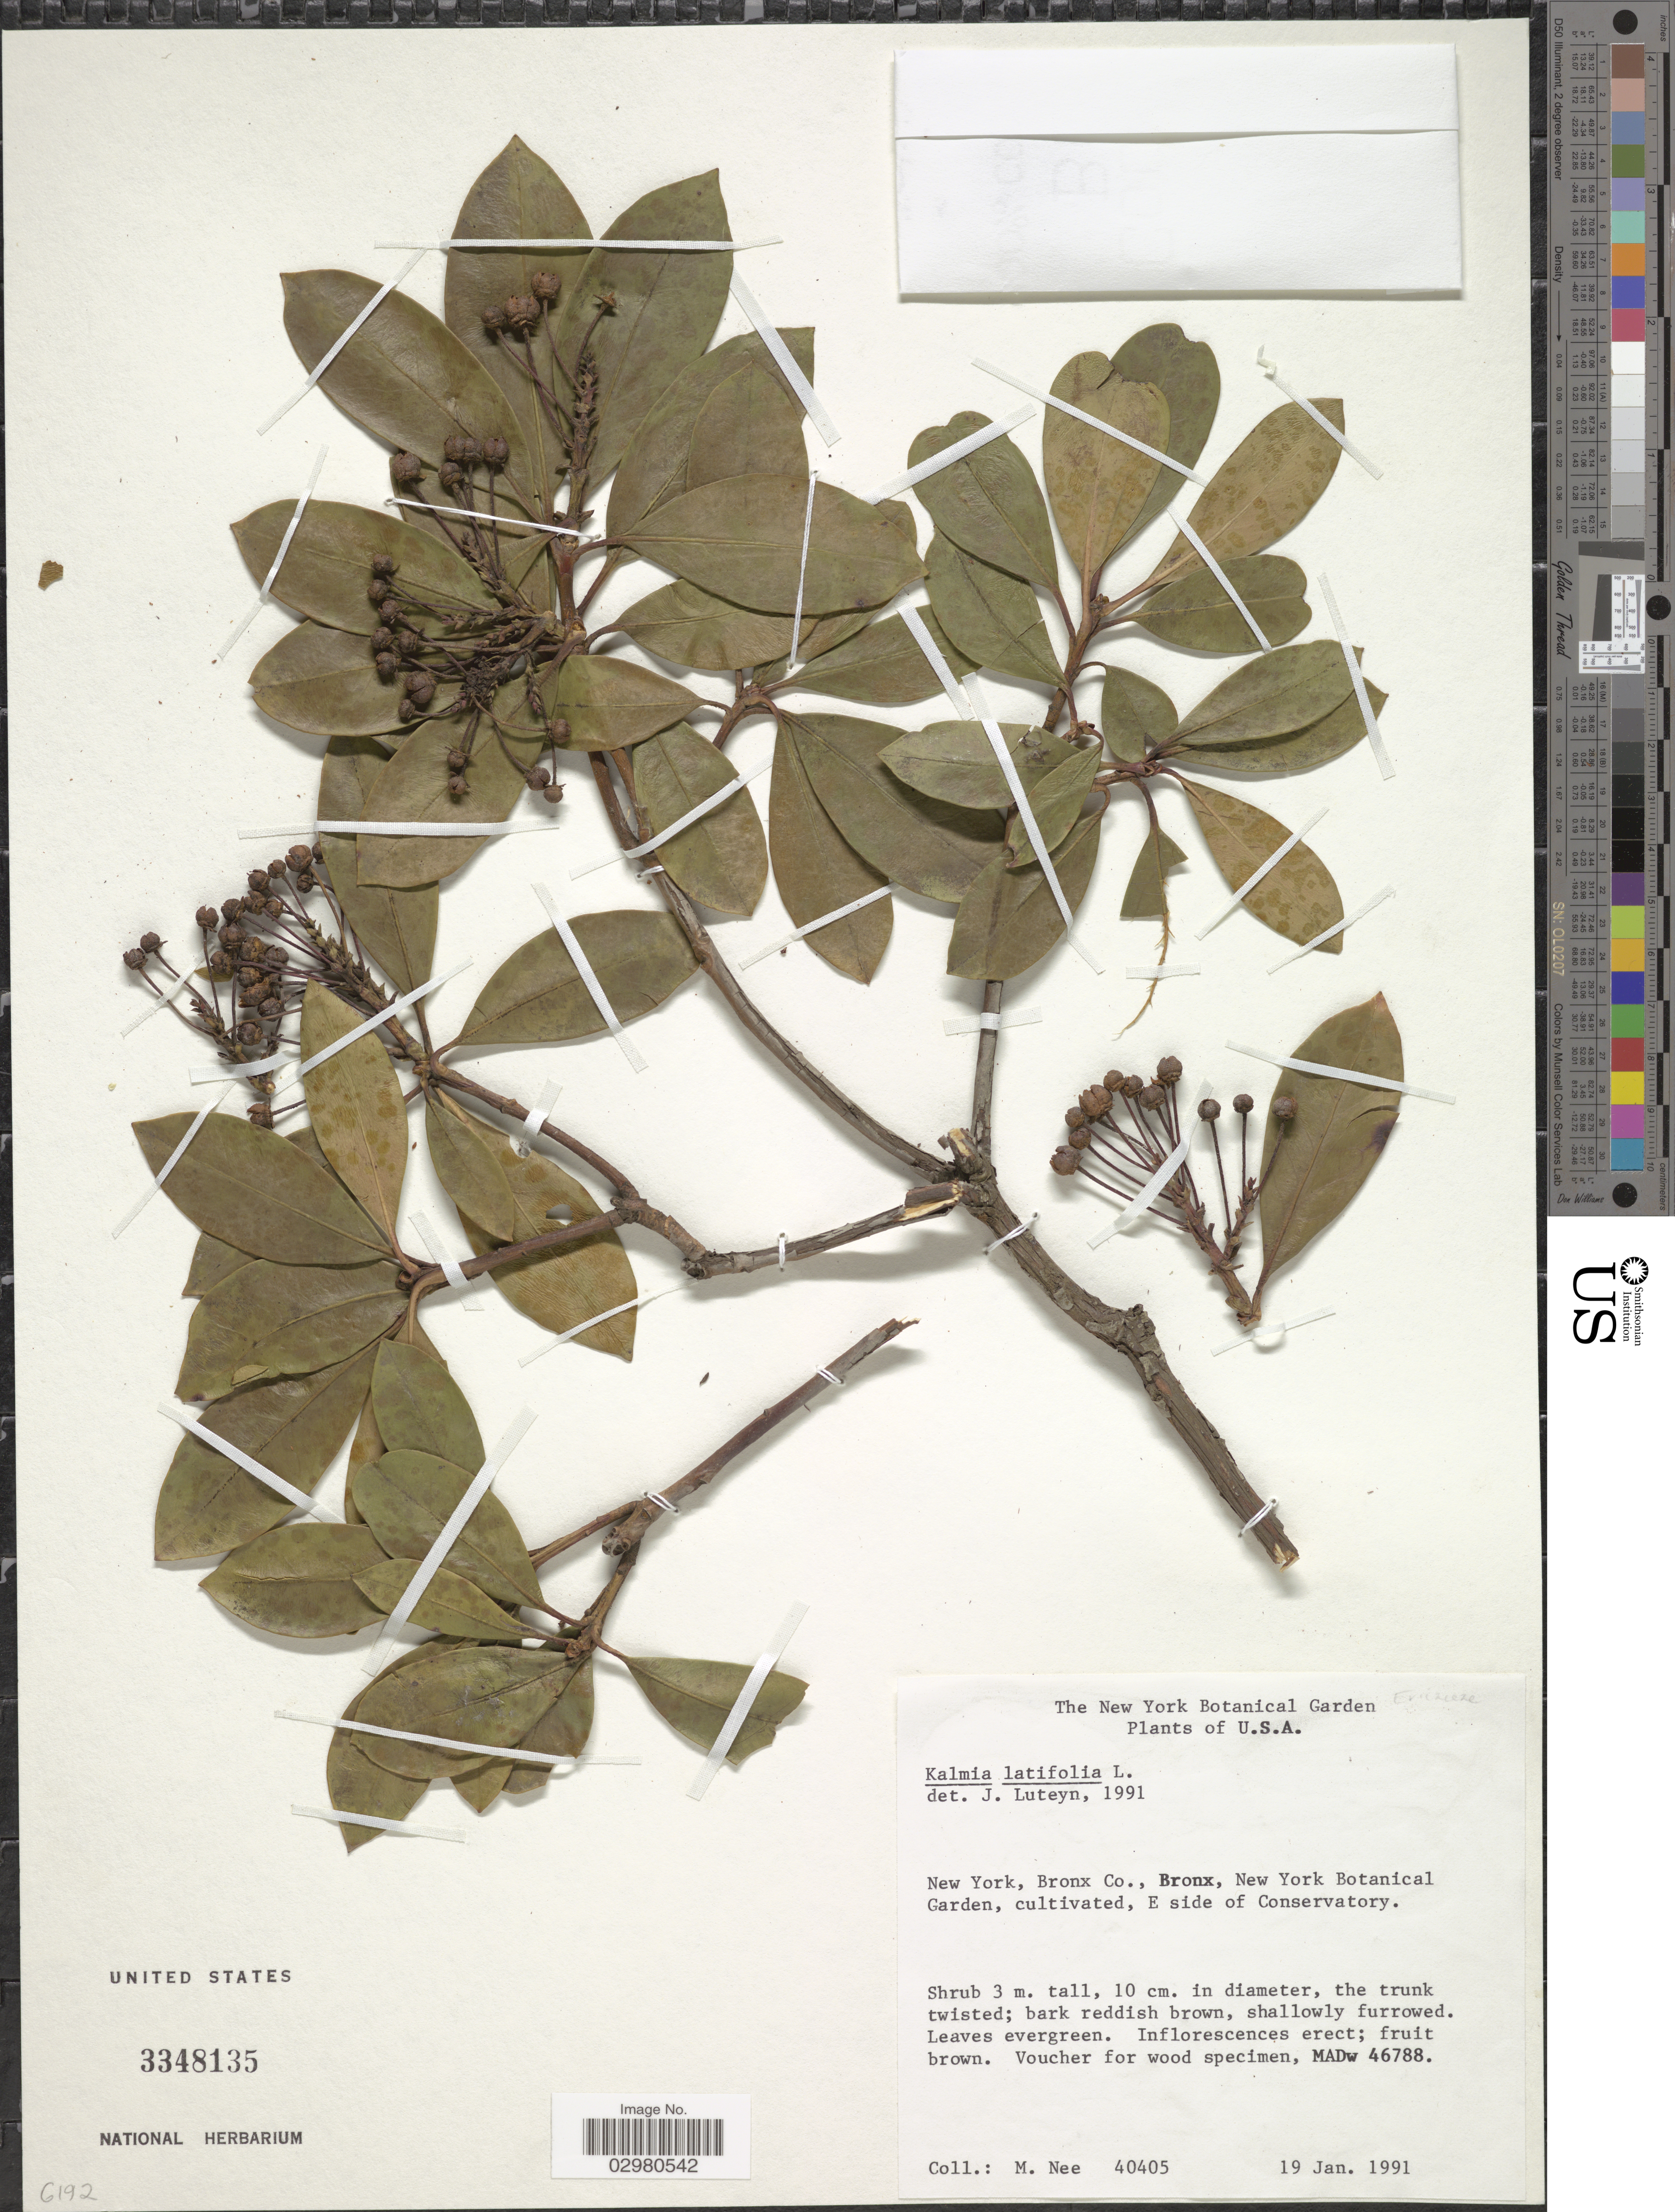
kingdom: Plantae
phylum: Tracheophyta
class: Magnoliopsida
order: Ericales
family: Ericaceae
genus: Kalmia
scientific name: Kalmia latifolia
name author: L.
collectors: M. Nee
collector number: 40405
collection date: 1991-01-19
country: United States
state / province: New York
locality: Bronx Co., Bronx, New York Botanical Garden, E side of Conservatory.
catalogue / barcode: US 3348135